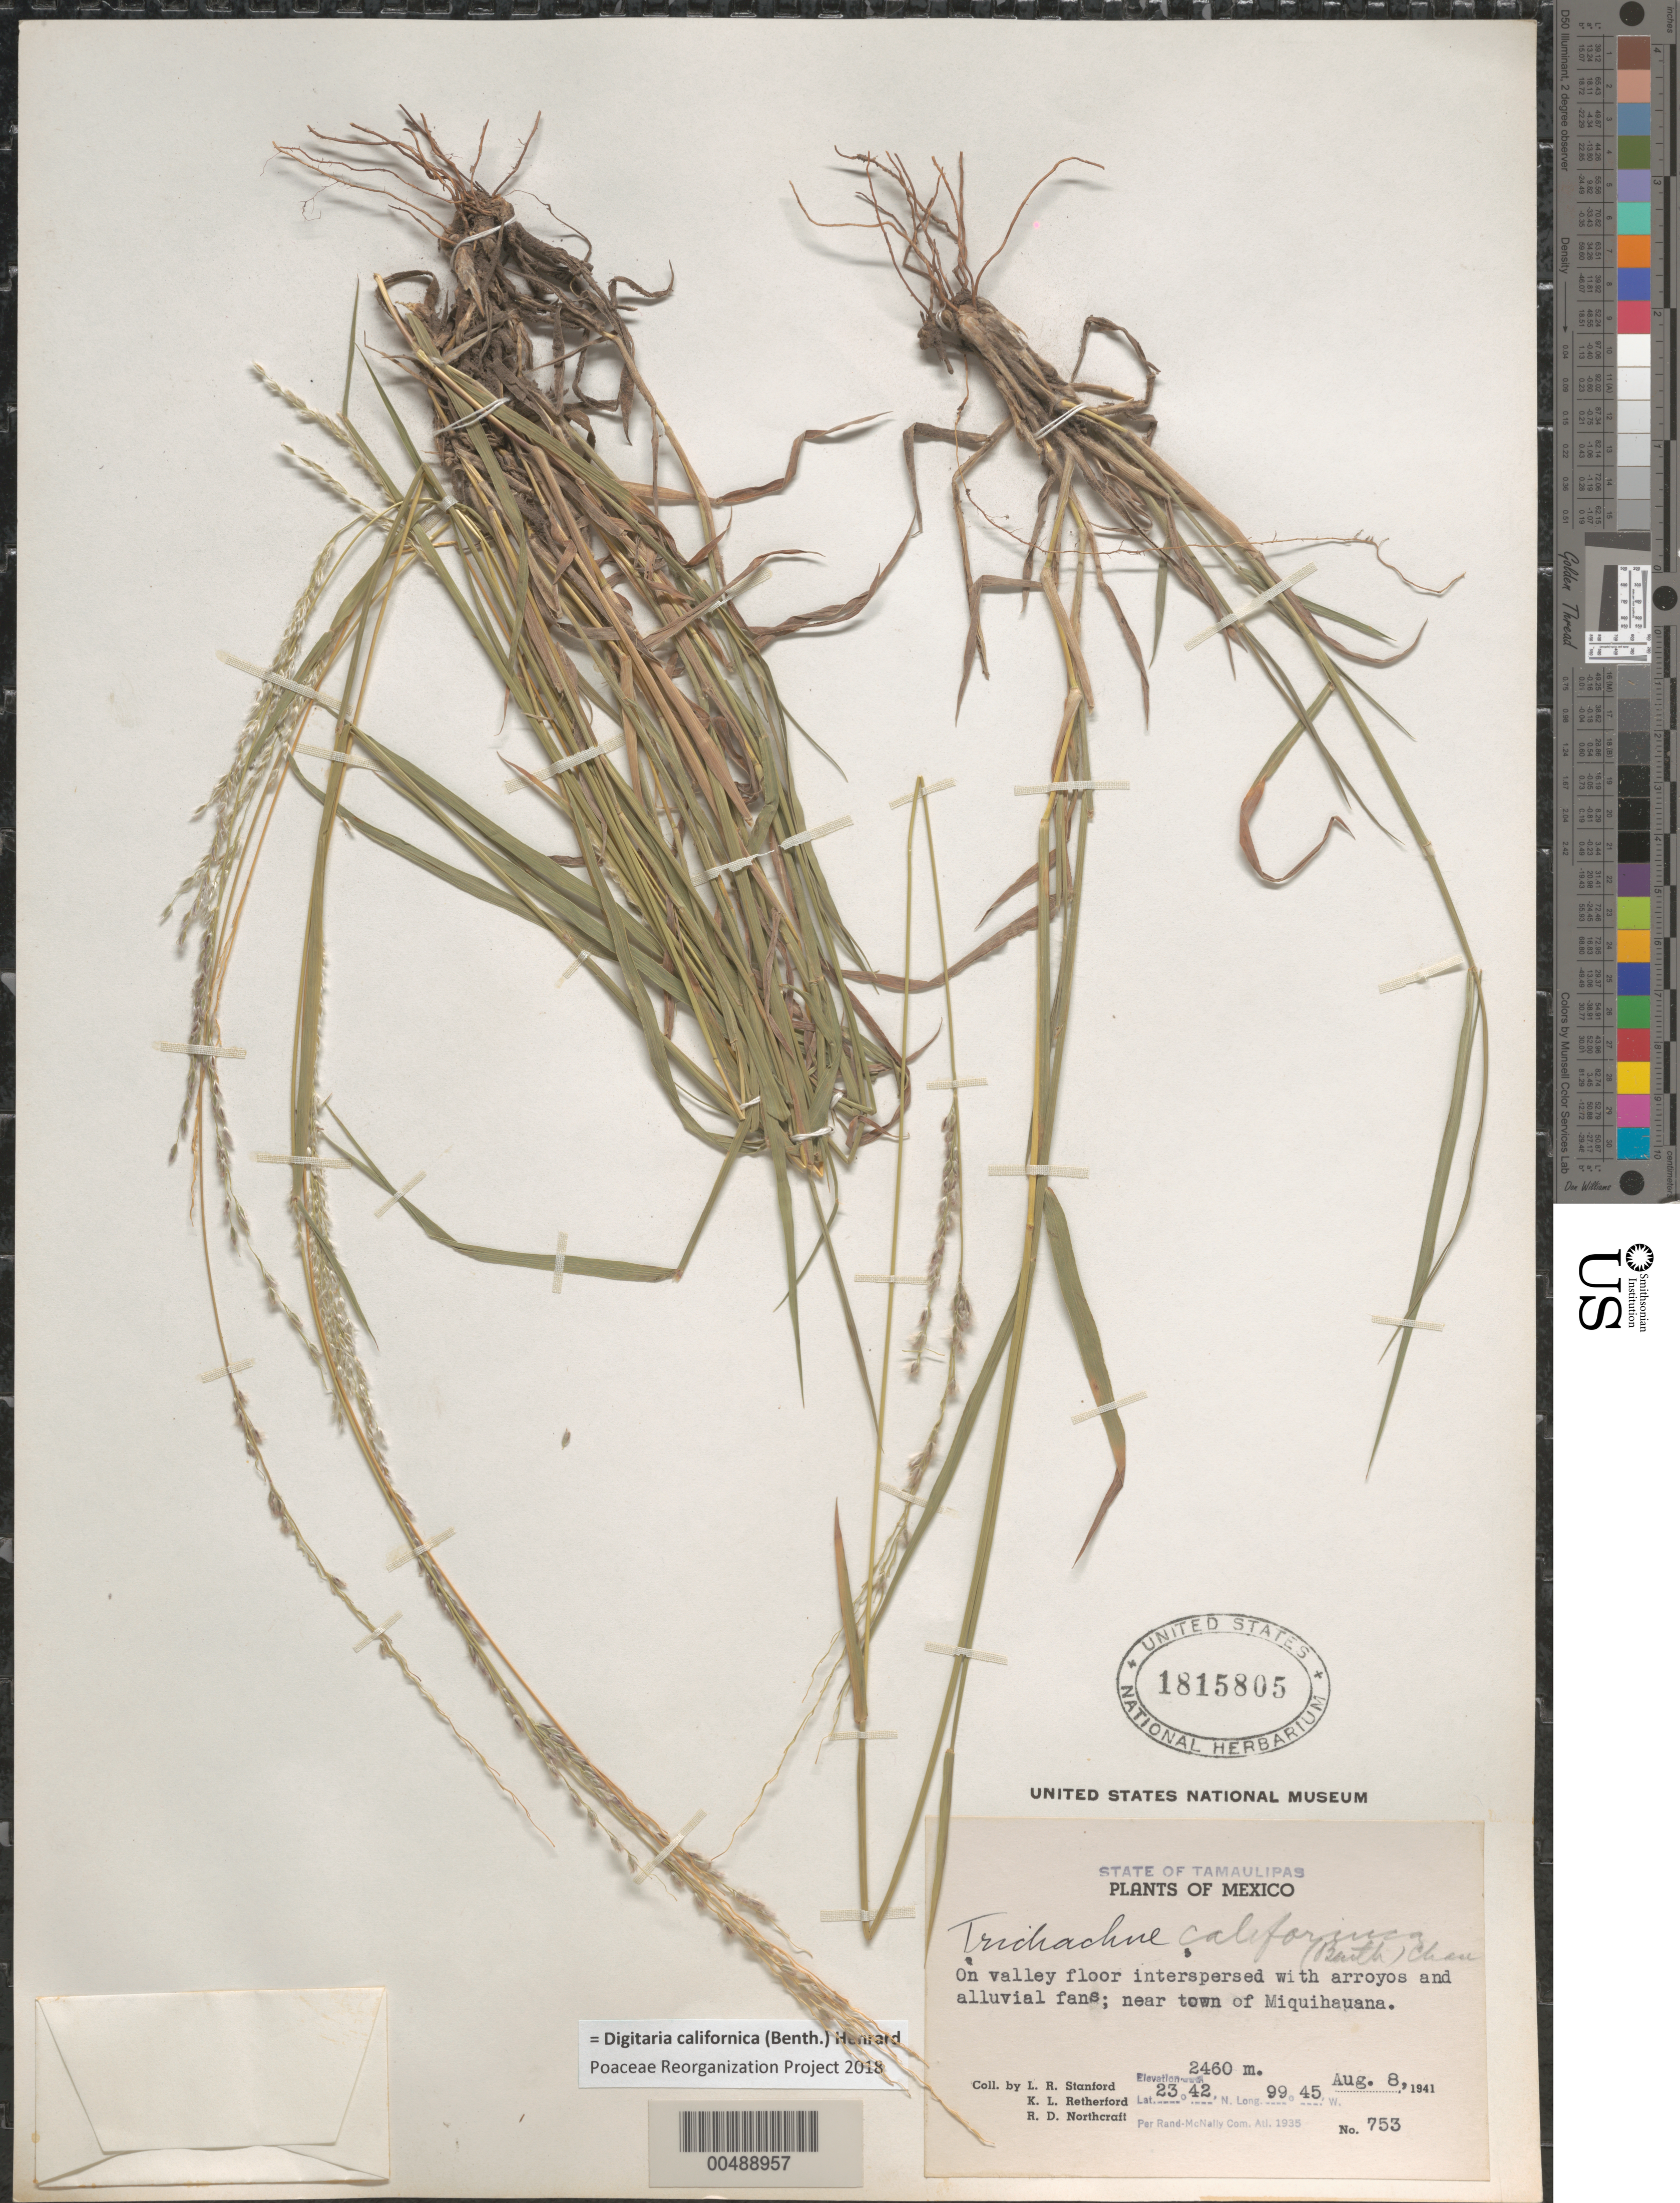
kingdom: Plantae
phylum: Tracheophyta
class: Liliopsida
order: Poales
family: Poaceae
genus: Digitaria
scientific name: Digitaria californica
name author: (Benth.) Henr.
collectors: L. R. Stanford, K. Retherford & R. Northcraft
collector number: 753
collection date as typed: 8 Aug 1941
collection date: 1941-08-08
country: Mexico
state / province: Tamaulipas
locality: Near town of Miquihauana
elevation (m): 2460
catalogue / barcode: US 1815805